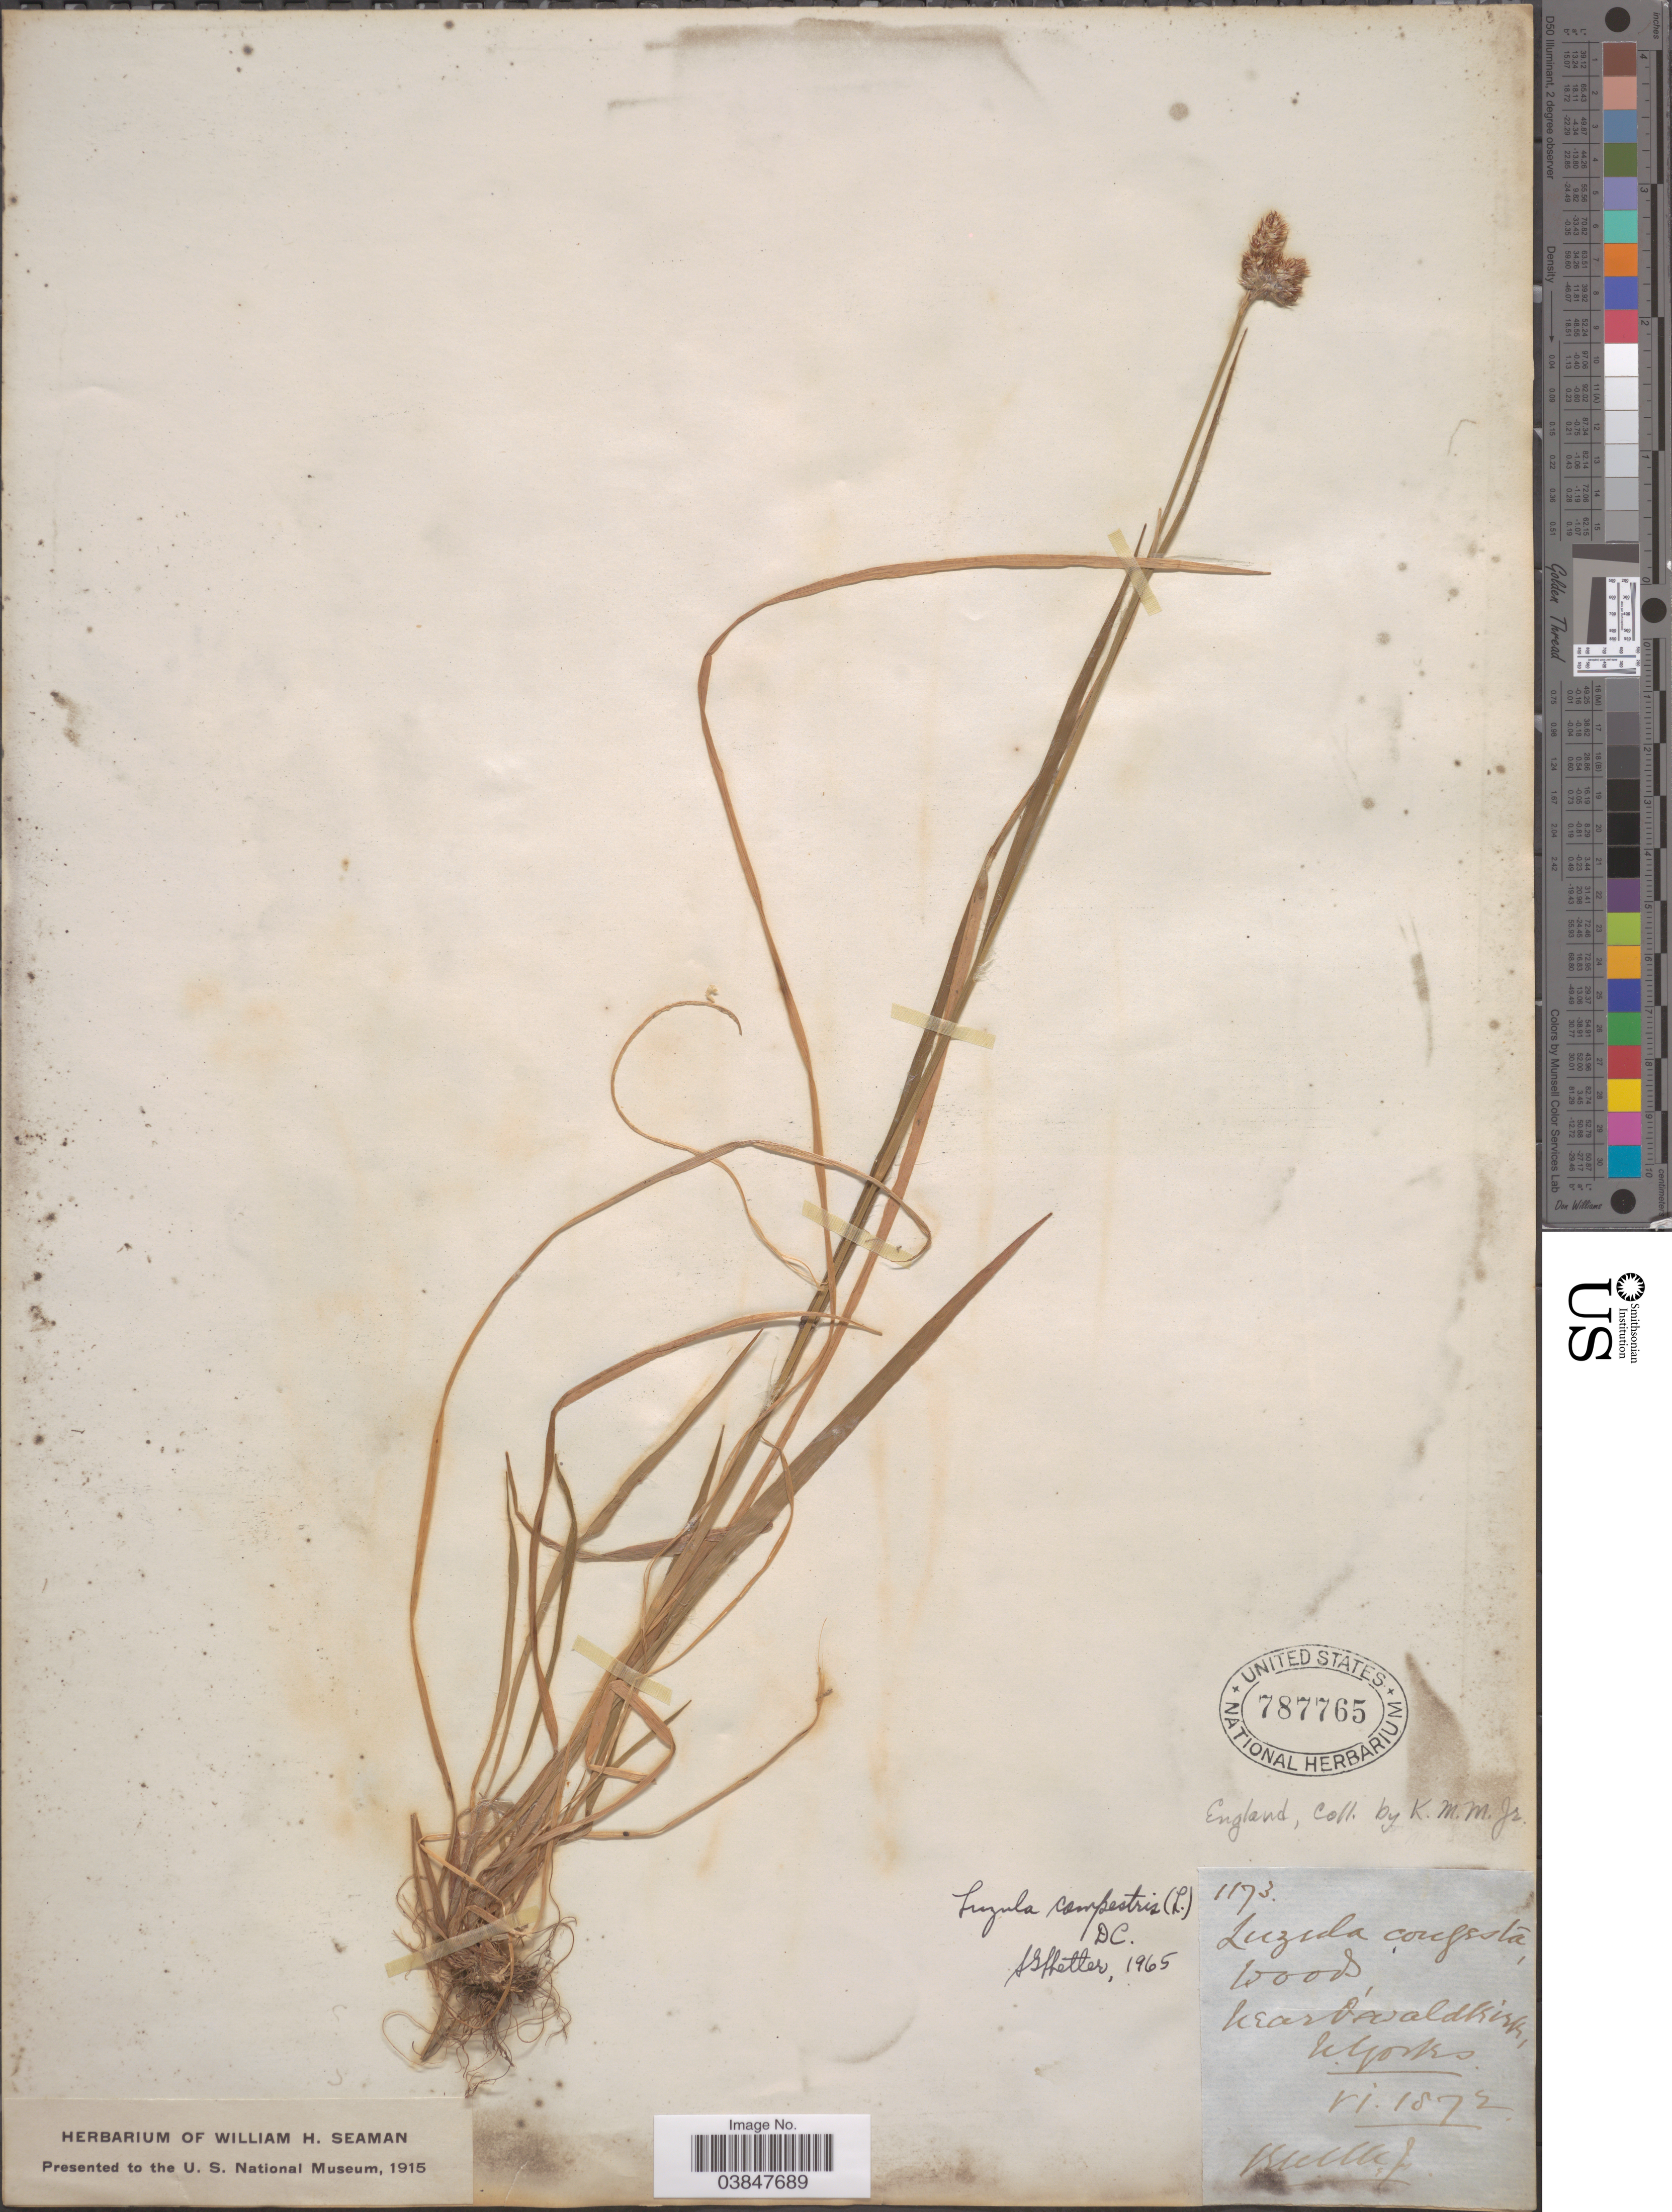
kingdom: Plantae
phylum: Tracheophyta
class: Liliopsida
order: Poales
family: Juncaceae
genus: Luzula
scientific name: Luzula campestris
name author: (L.) DC.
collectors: K. M. M.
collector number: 1173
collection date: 1872-06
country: United Kingdom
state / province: England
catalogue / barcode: US 787765